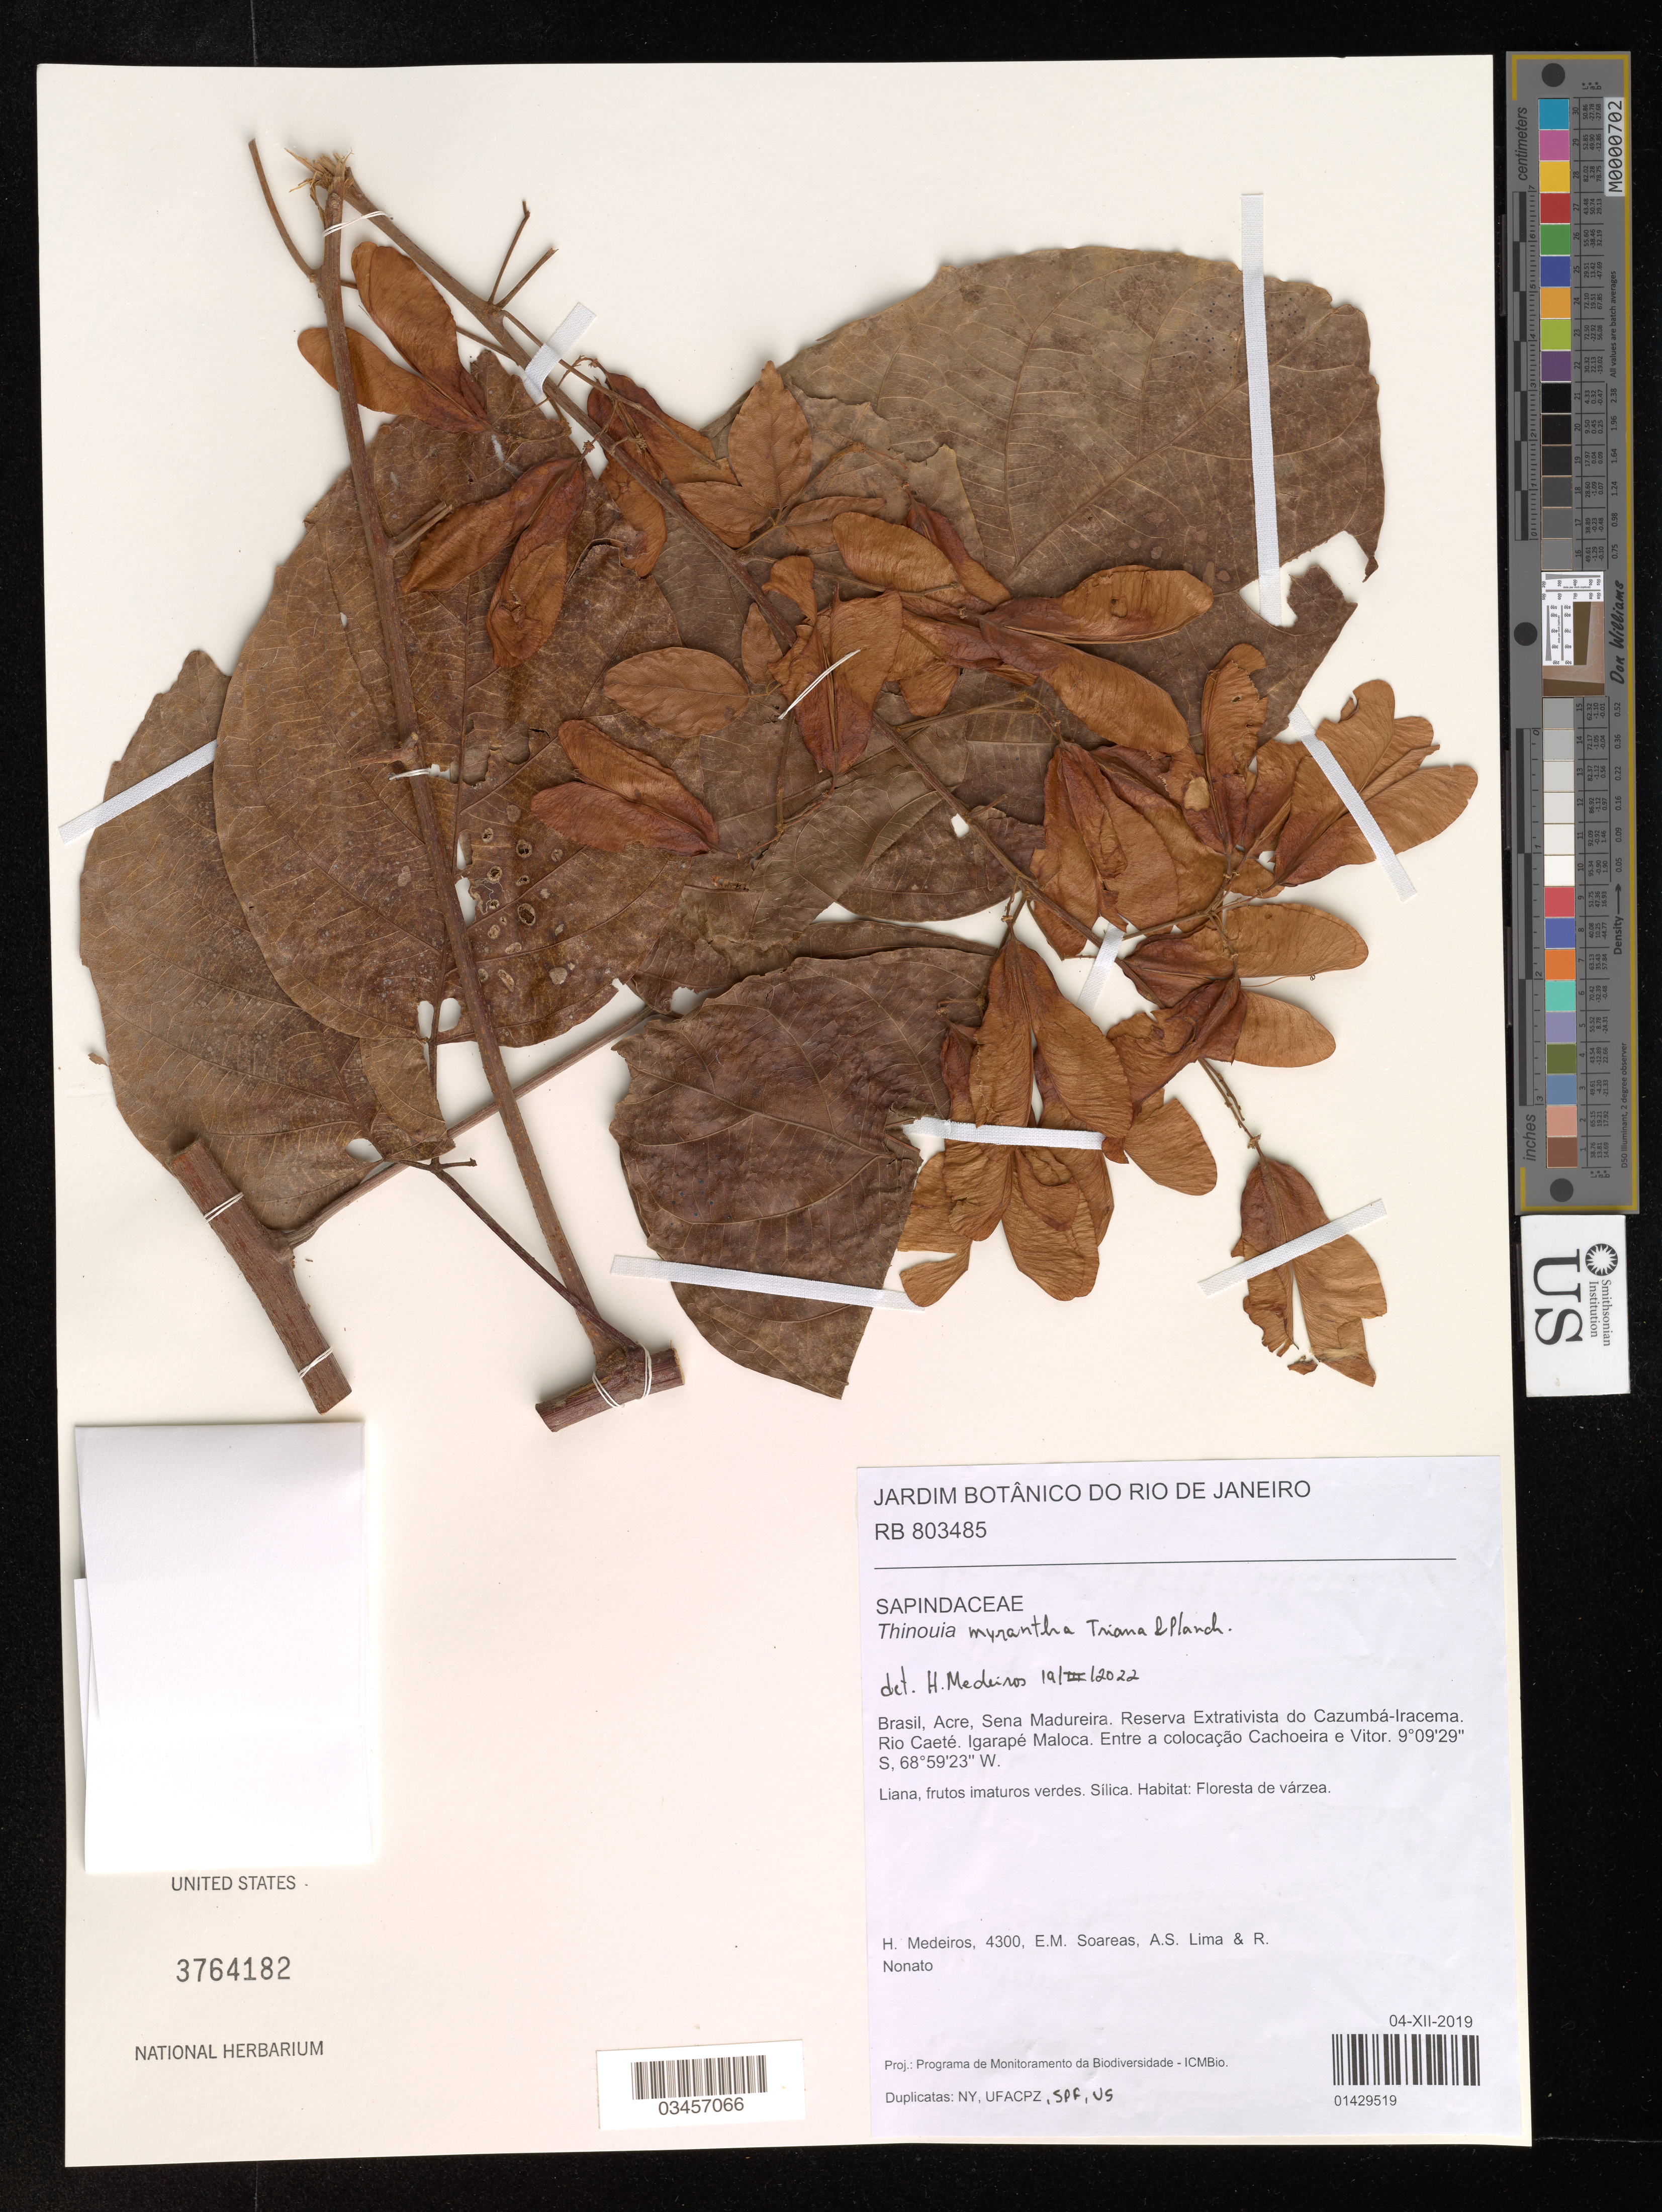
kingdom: Plantae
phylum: Tracheophyta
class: Magnoliopsida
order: Sapindales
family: Sapindaceae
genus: Thinouia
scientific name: Thinouia myriantha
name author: Triana & Planch.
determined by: Medeiros, H.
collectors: H. Medeiros, E. Soareas, A. Lima & R. Nonato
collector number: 4300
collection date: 2019-12-04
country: Brazil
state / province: Acre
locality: Sena Madureira. Reserva Extrativista do Cazumbá-Iracema. Rio Caeté. Igarapé Maloca. Entra a colocacao Cachoeira e Vitor.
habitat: Floresta de várzea.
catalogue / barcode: US 3764182